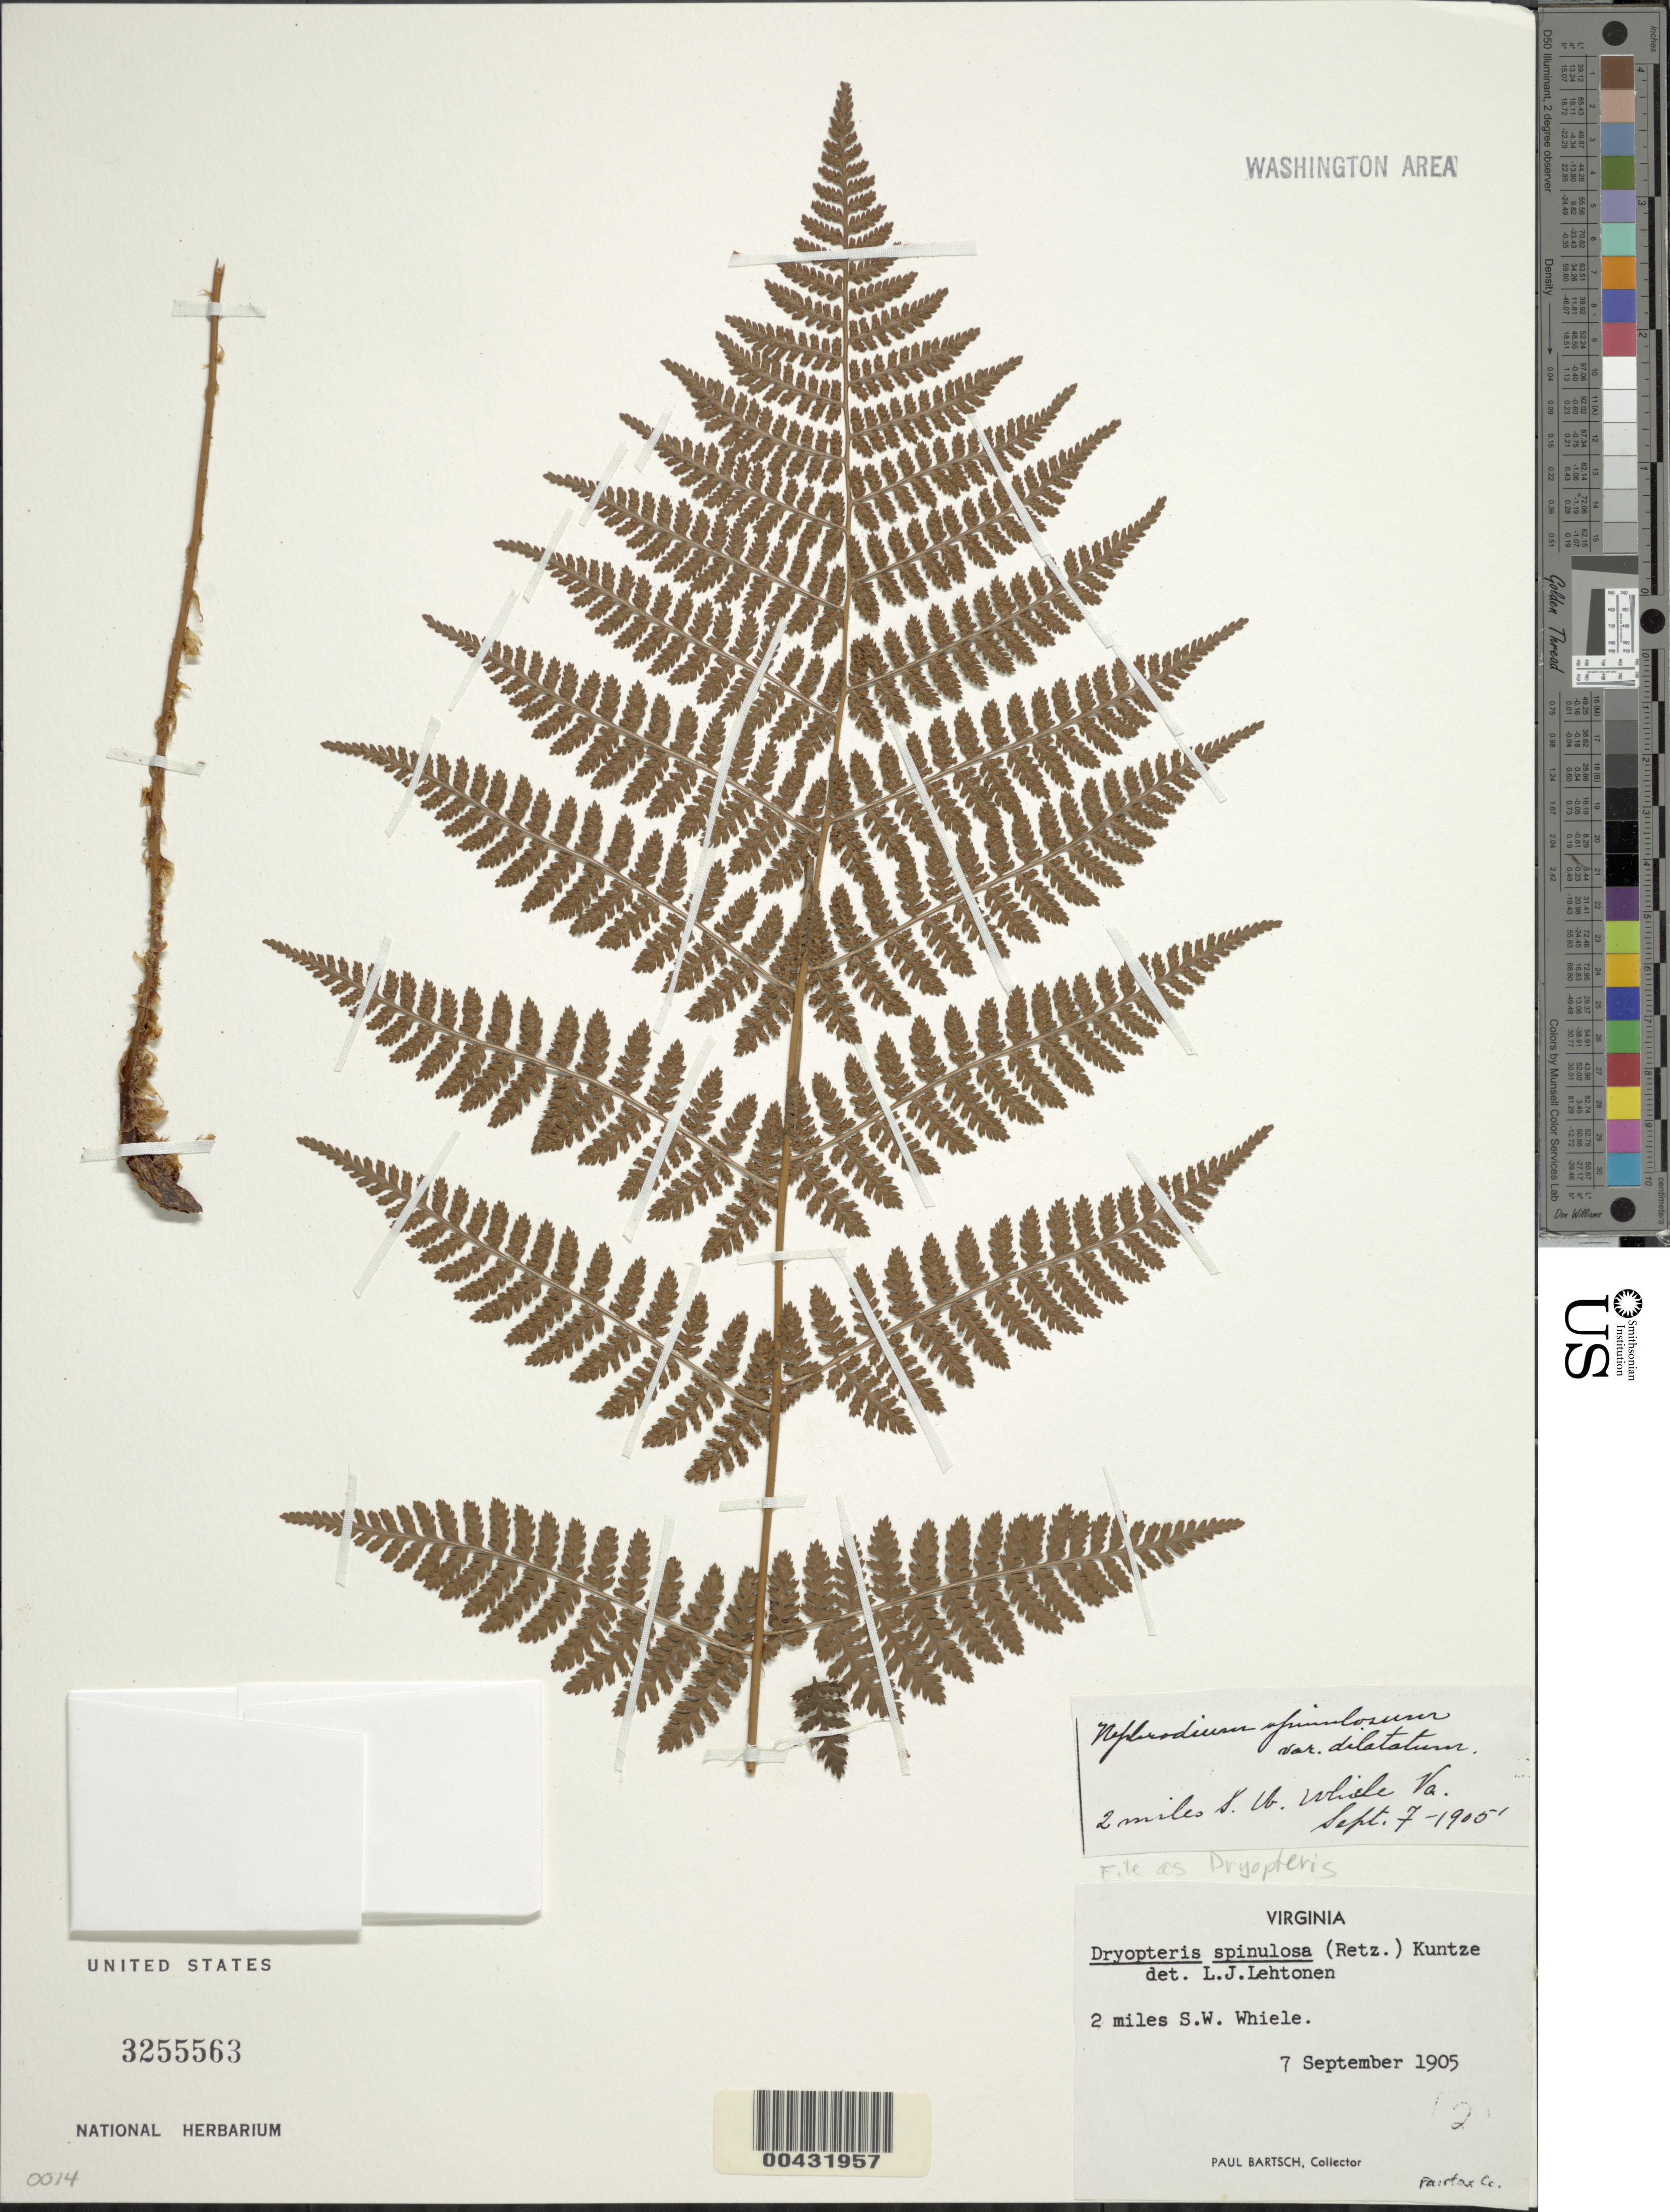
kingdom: Plantae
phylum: Tracheophyta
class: Polypodiopsida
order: Polypodiales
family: Dryopteridaceae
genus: Dryopteris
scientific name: Dryopteris carthusiana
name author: (Villars) H.P. Fuchs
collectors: P. Bartsch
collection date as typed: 07 Sep 1905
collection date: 1905-09-07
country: United States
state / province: Virginia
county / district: Fairfax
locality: between Coral and Wiehle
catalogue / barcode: US 3255563